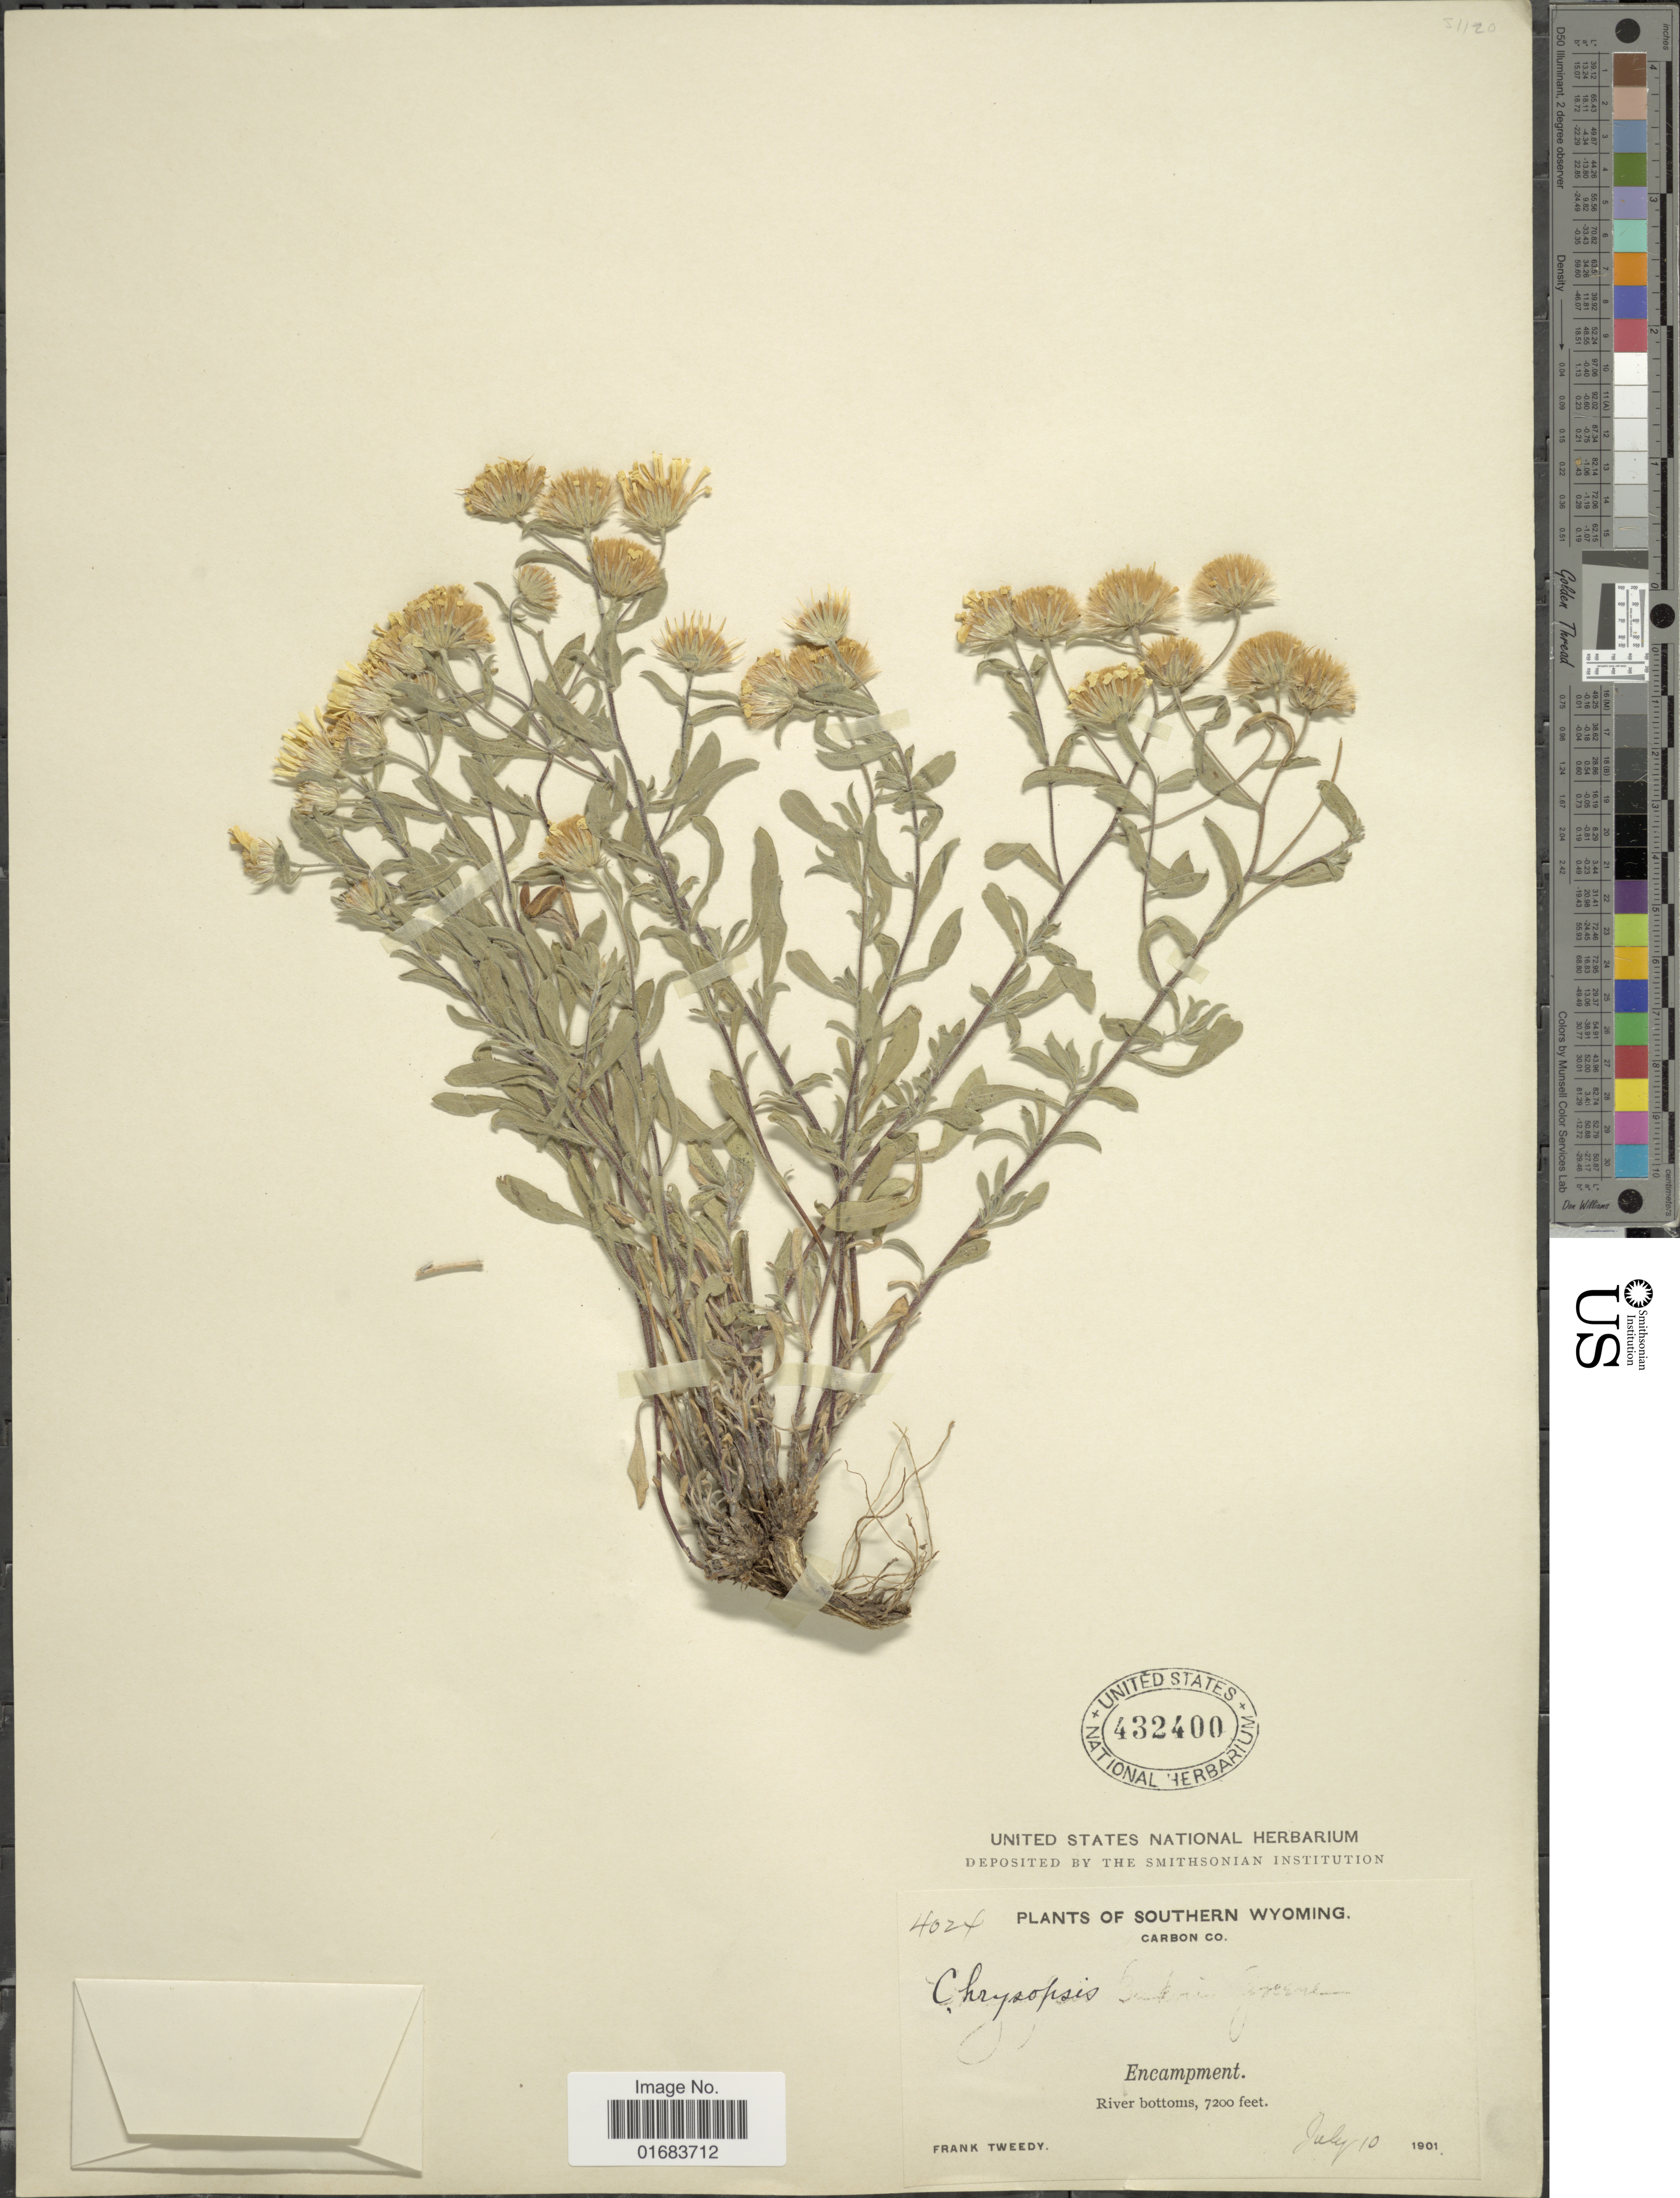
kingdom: Plantae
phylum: Tracheophyta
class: Magnoliopsida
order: Asterales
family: Asteraceae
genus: Chrysopsis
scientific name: Chrysopsis sp.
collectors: F. Tweedy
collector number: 4024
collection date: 1901-07-10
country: United States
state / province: Wyoming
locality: Southern Wyoming, Carbon Co., Encampment, River Bottoms.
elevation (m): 2195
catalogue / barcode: US 432400